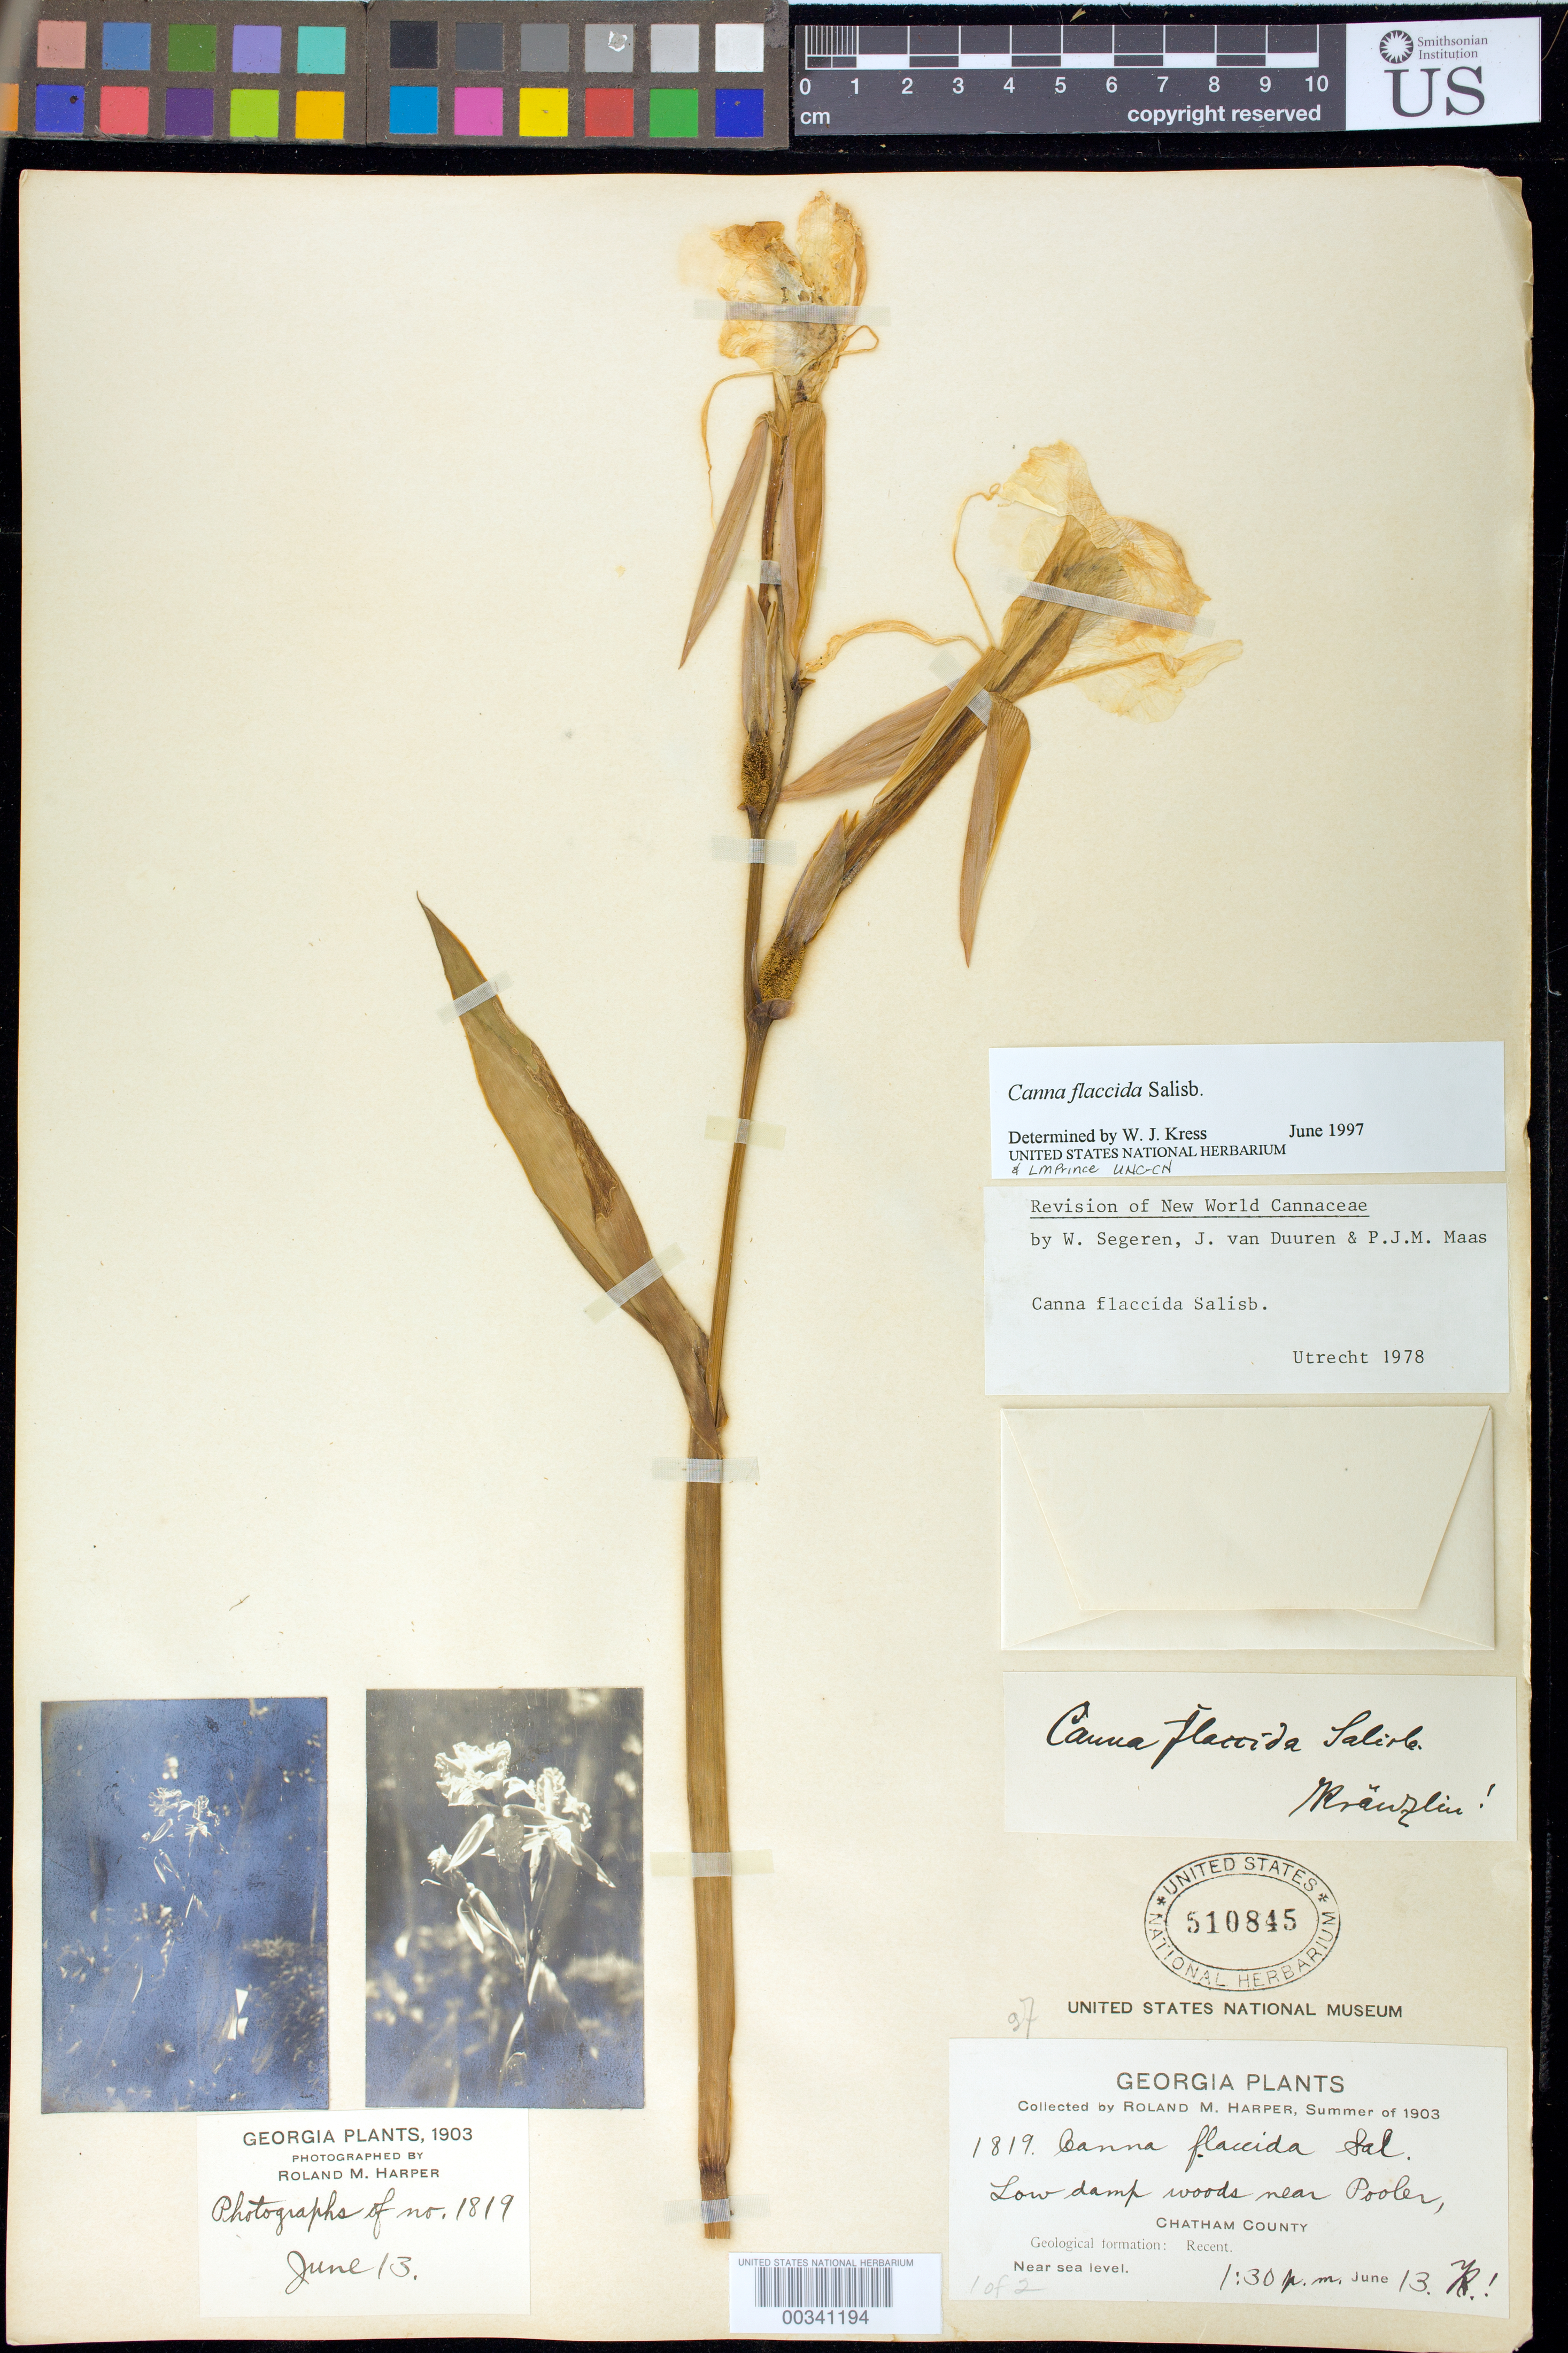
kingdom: Plantae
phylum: Tracheophyta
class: Liliopsida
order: Zingiberales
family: Cannaceae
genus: Canna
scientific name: Canna flaccida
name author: Salisb.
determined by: Segeren, W.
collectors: R. M. Harper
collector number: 1819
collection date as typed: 13 Jun 1903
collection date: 1903-06-13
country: United States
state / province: Georgia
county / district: Chatham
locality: Near pooler, near sea level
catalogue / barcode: US 510845